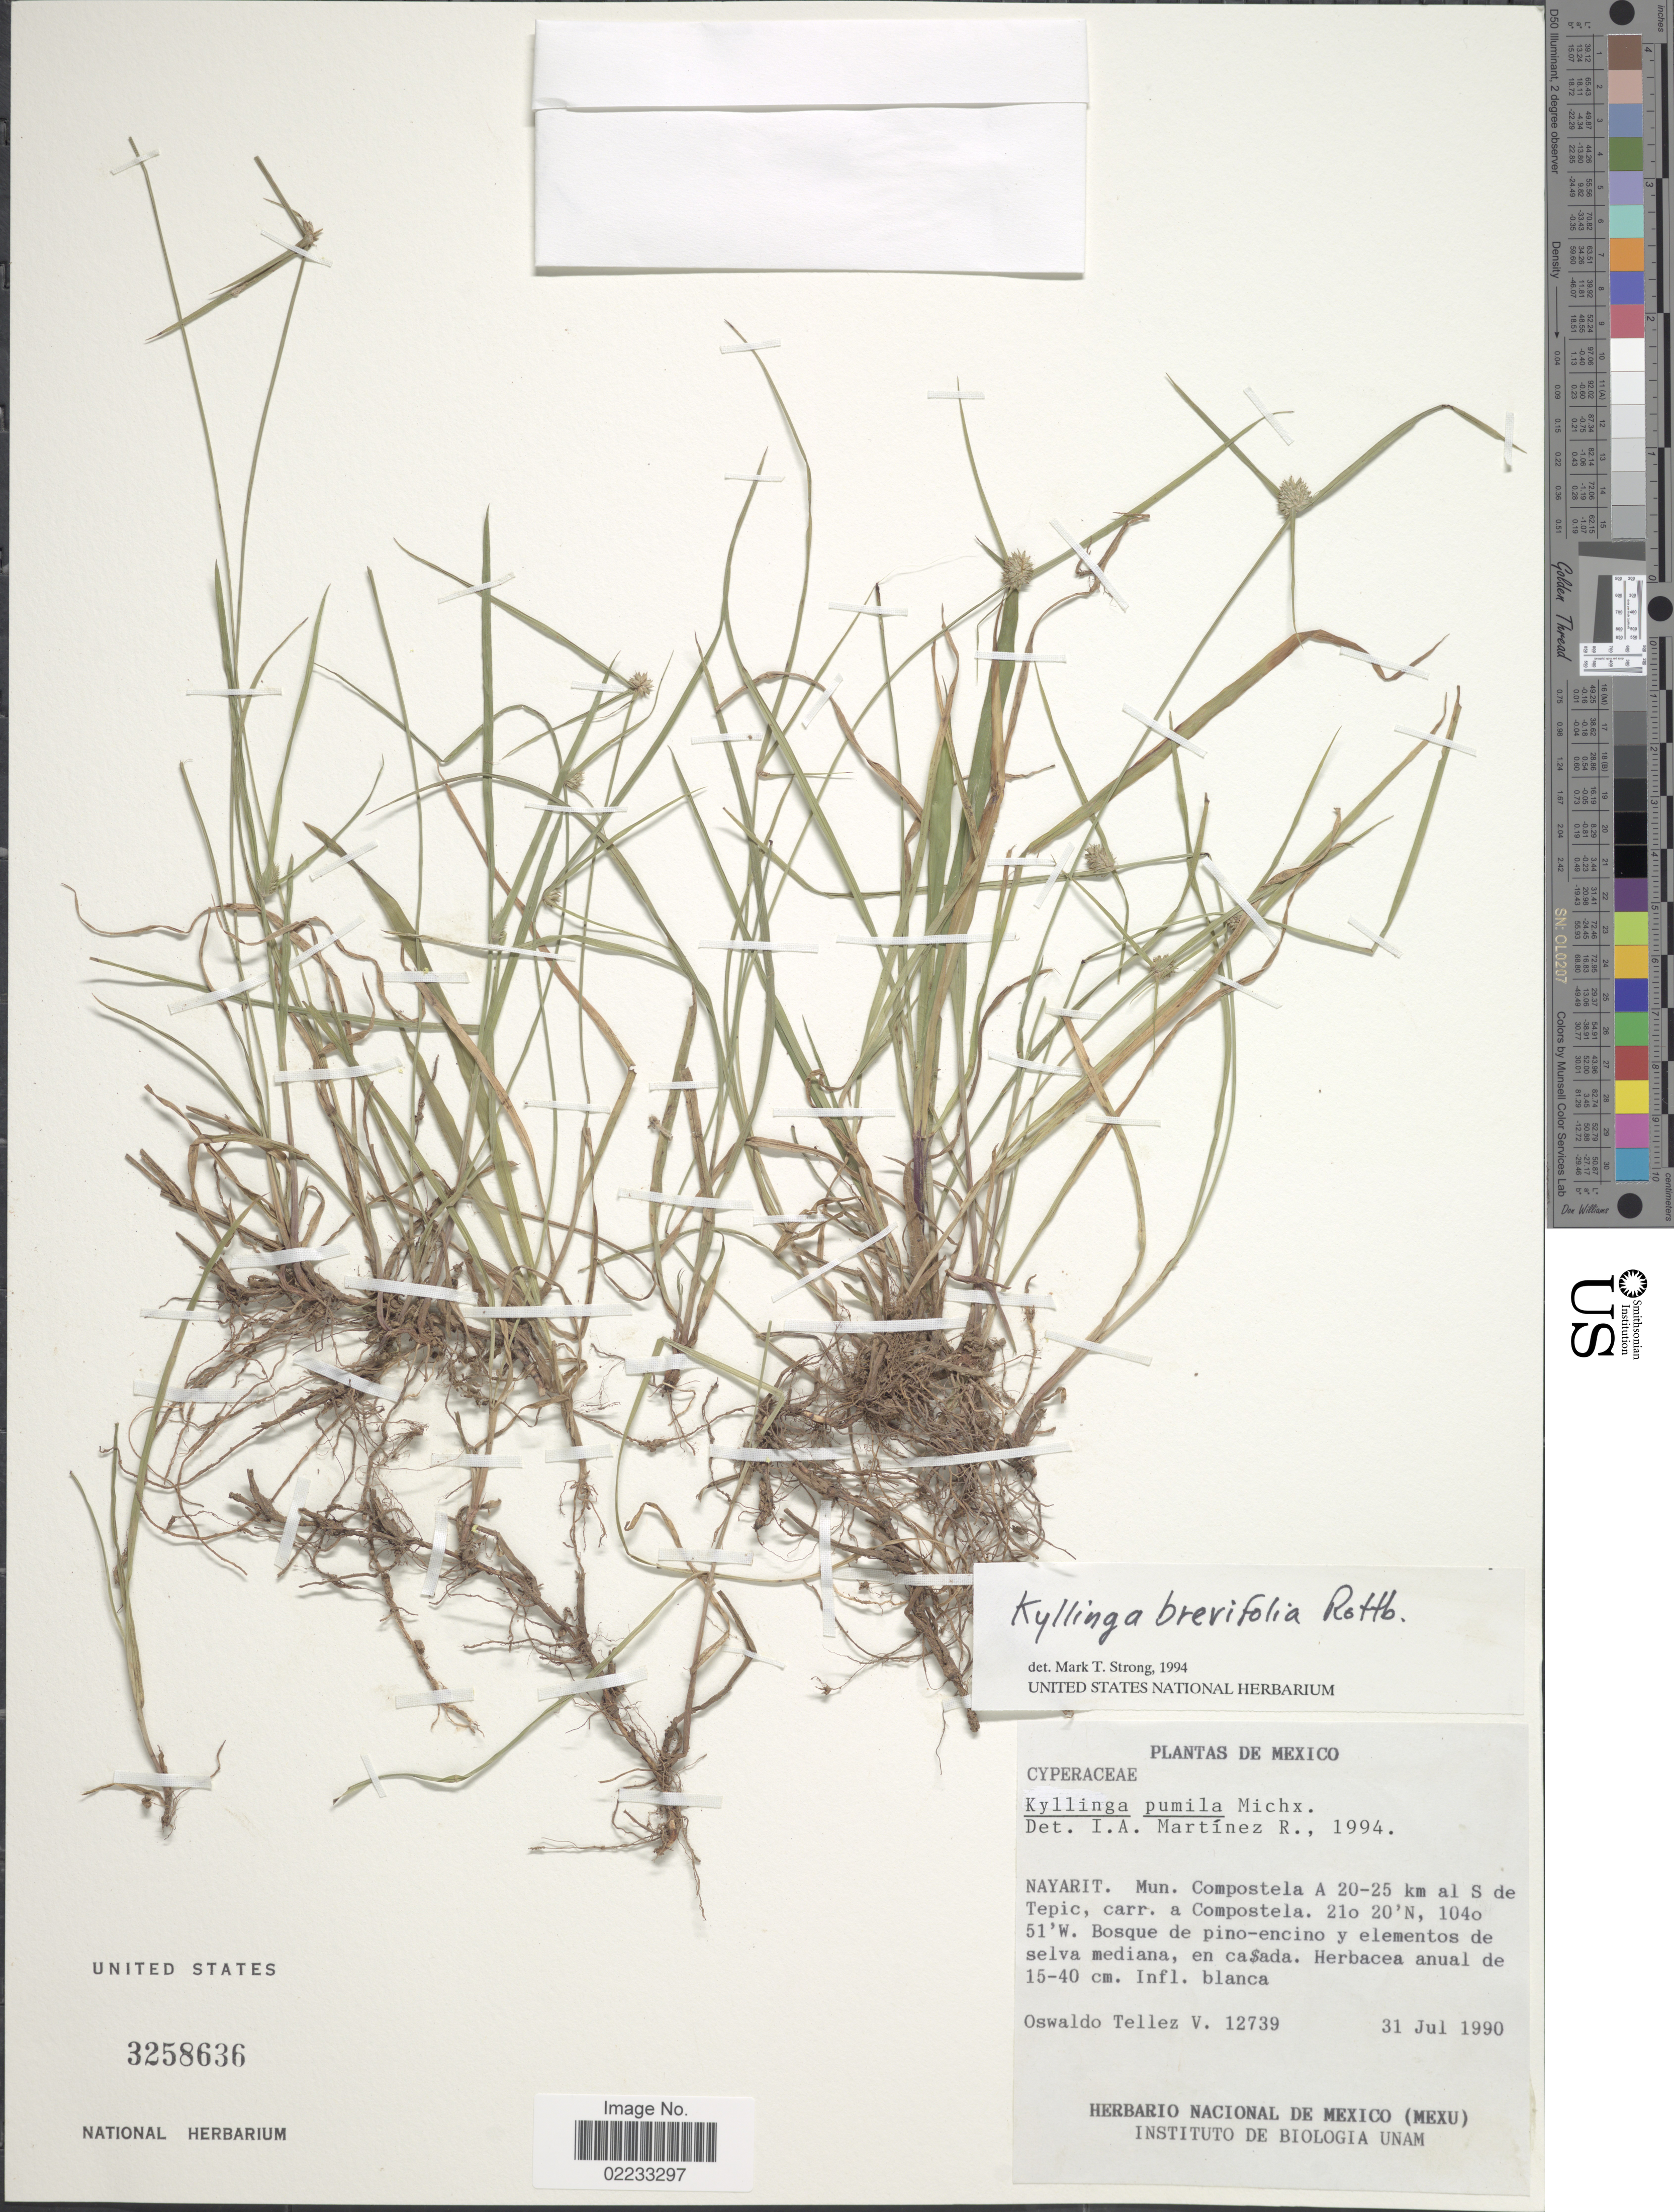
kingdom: Plantae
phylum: Tracheophyta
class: Liliopsida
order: Poales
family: Cyperaceae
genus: Cyperus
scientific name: Cyperus brevifolius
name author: (Rottb.) Hassk.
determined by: Strong, M. T., (US), Smithsonian Institution - National Museum of Natural History (UNITED STATES)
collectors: O. Téllez V.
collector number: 12739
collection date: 1990-07-31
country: Mexico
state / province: Nayarit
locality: Mun. Compostela A 20-25 km al S de Tepic, carr. a Compostela.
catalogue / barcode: US 3258636